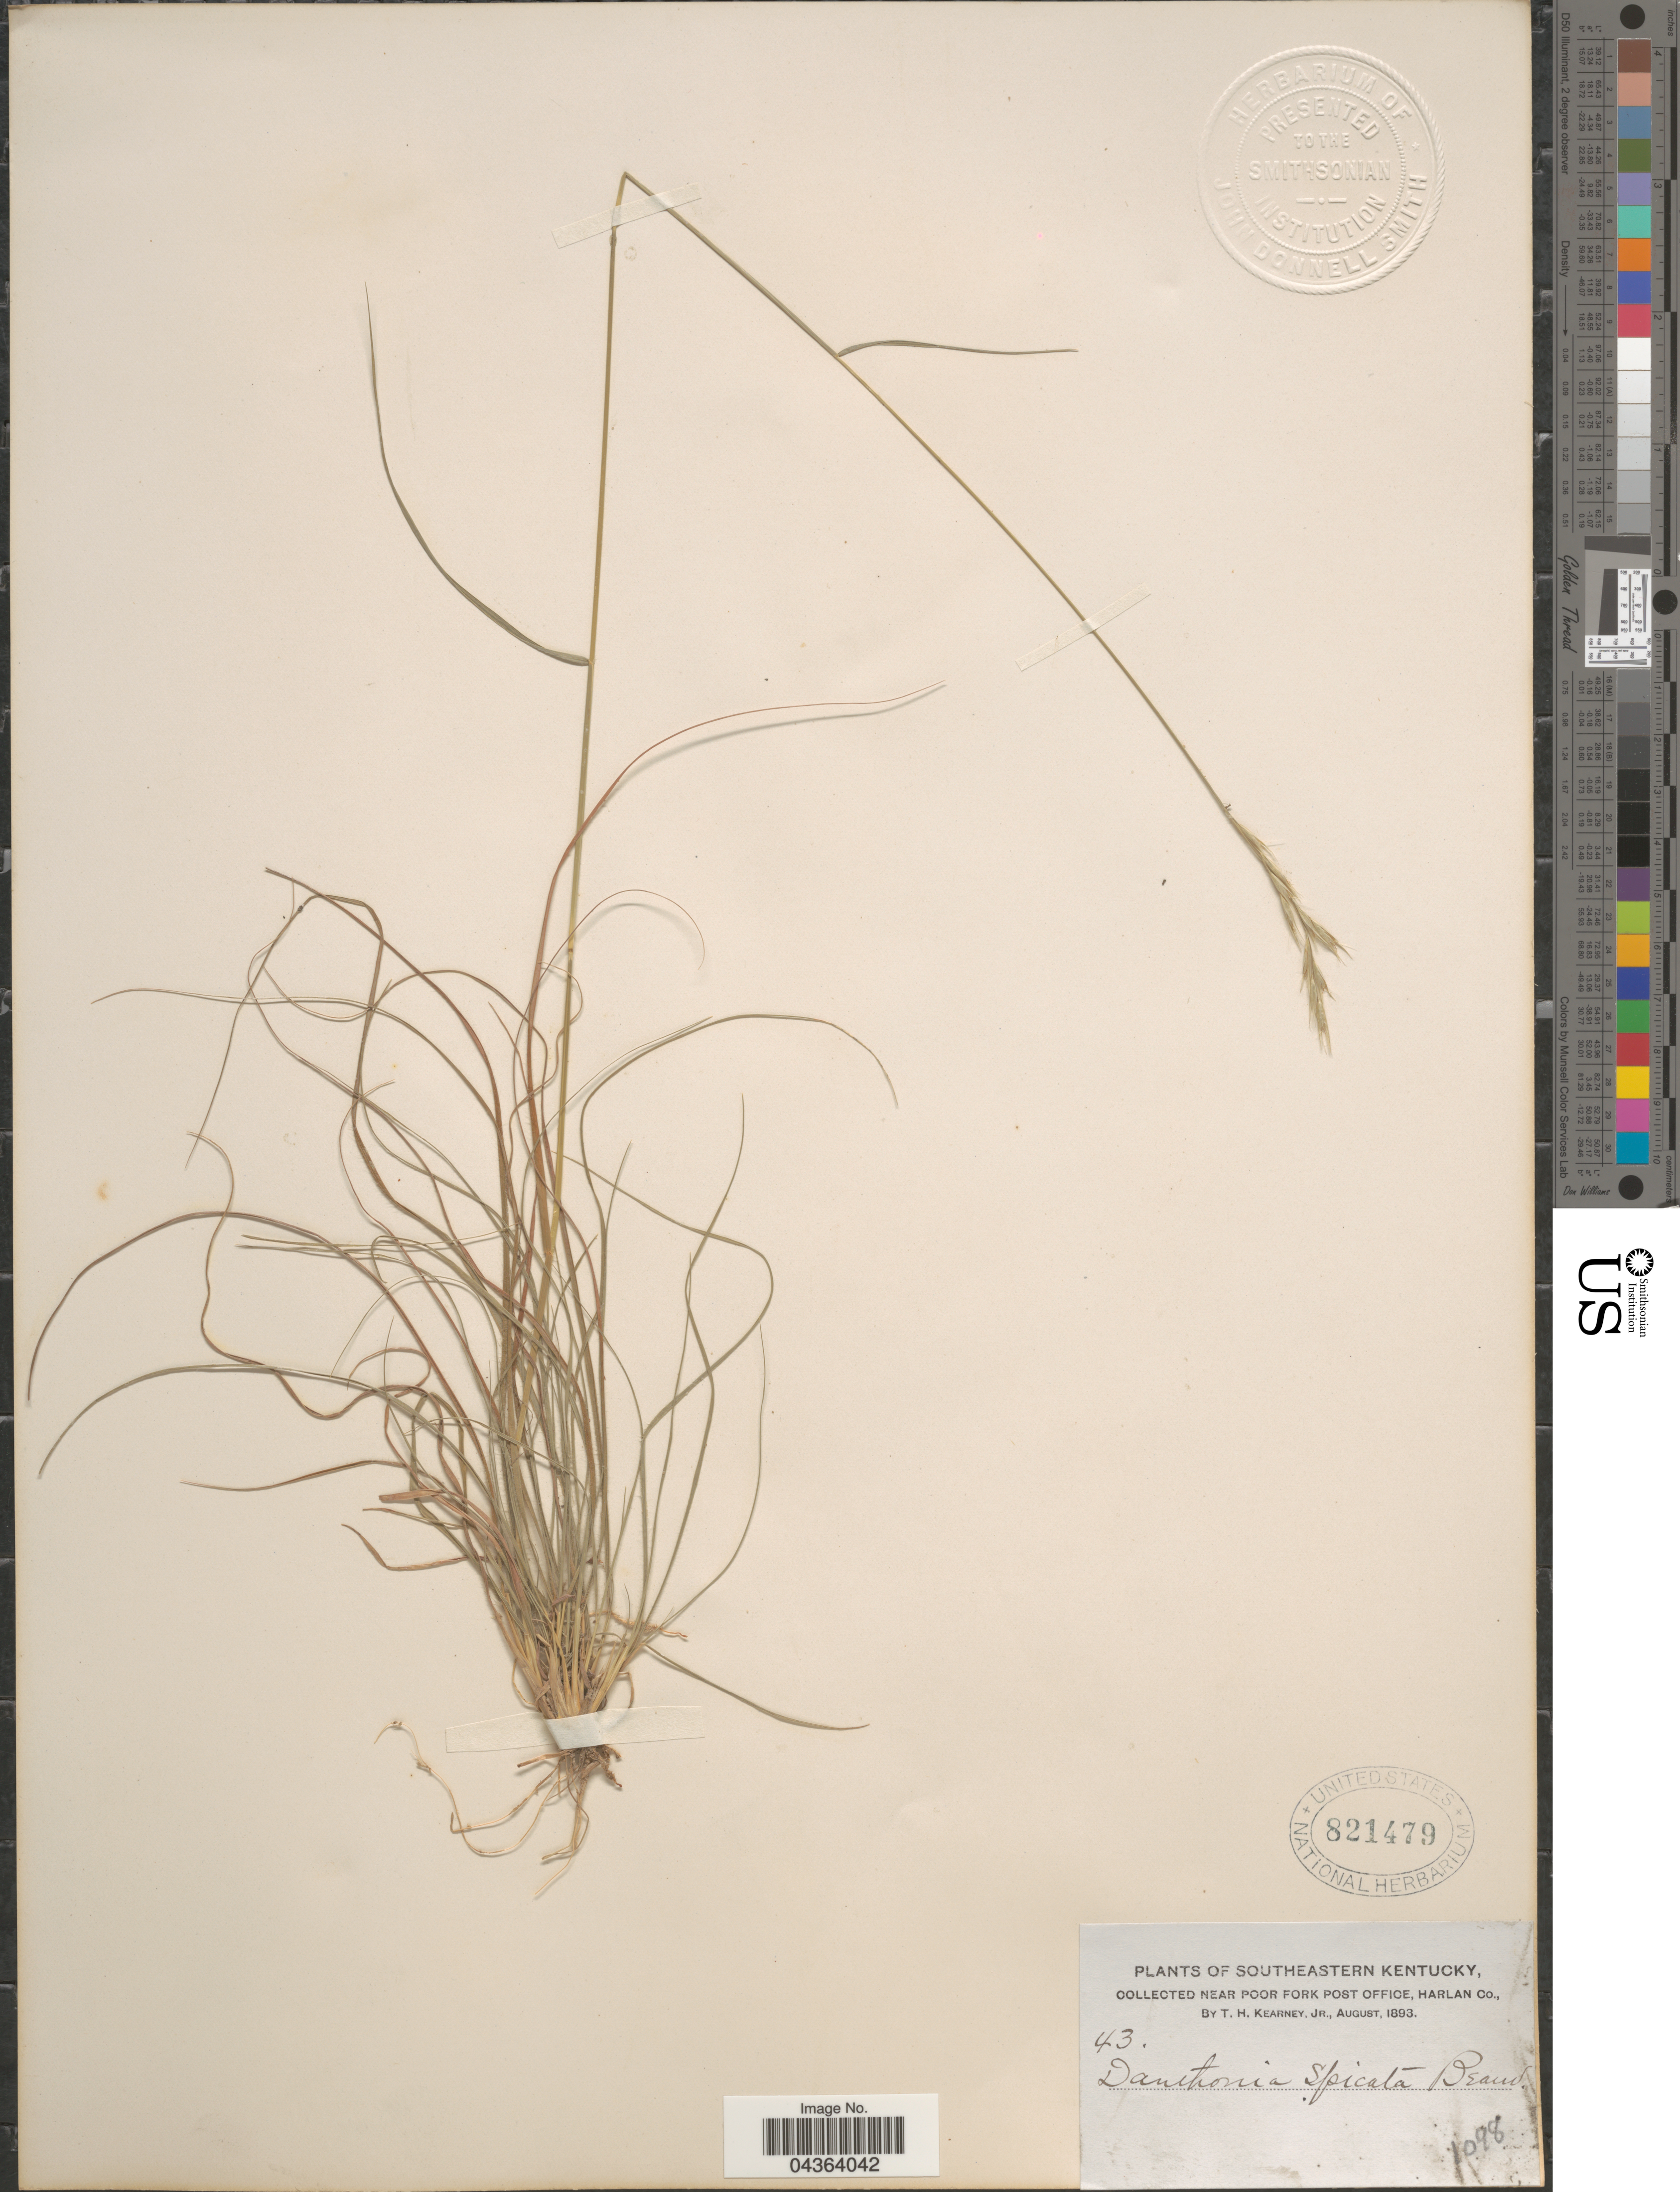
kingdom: Plantae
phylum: Tracheophyta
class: Liliopsida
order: Poales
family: Poaceae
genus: Danthonia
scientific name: Danthonia spicata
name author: (L.) P. Beauv. ex Roem. & Schult.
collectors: T. H. Kearney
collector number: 43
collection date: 1893-08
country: United States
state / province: Kentucky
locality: Southeastern Kentucky. Near Poor Fork Post Office, Harlan Co.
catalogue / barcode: US 821479